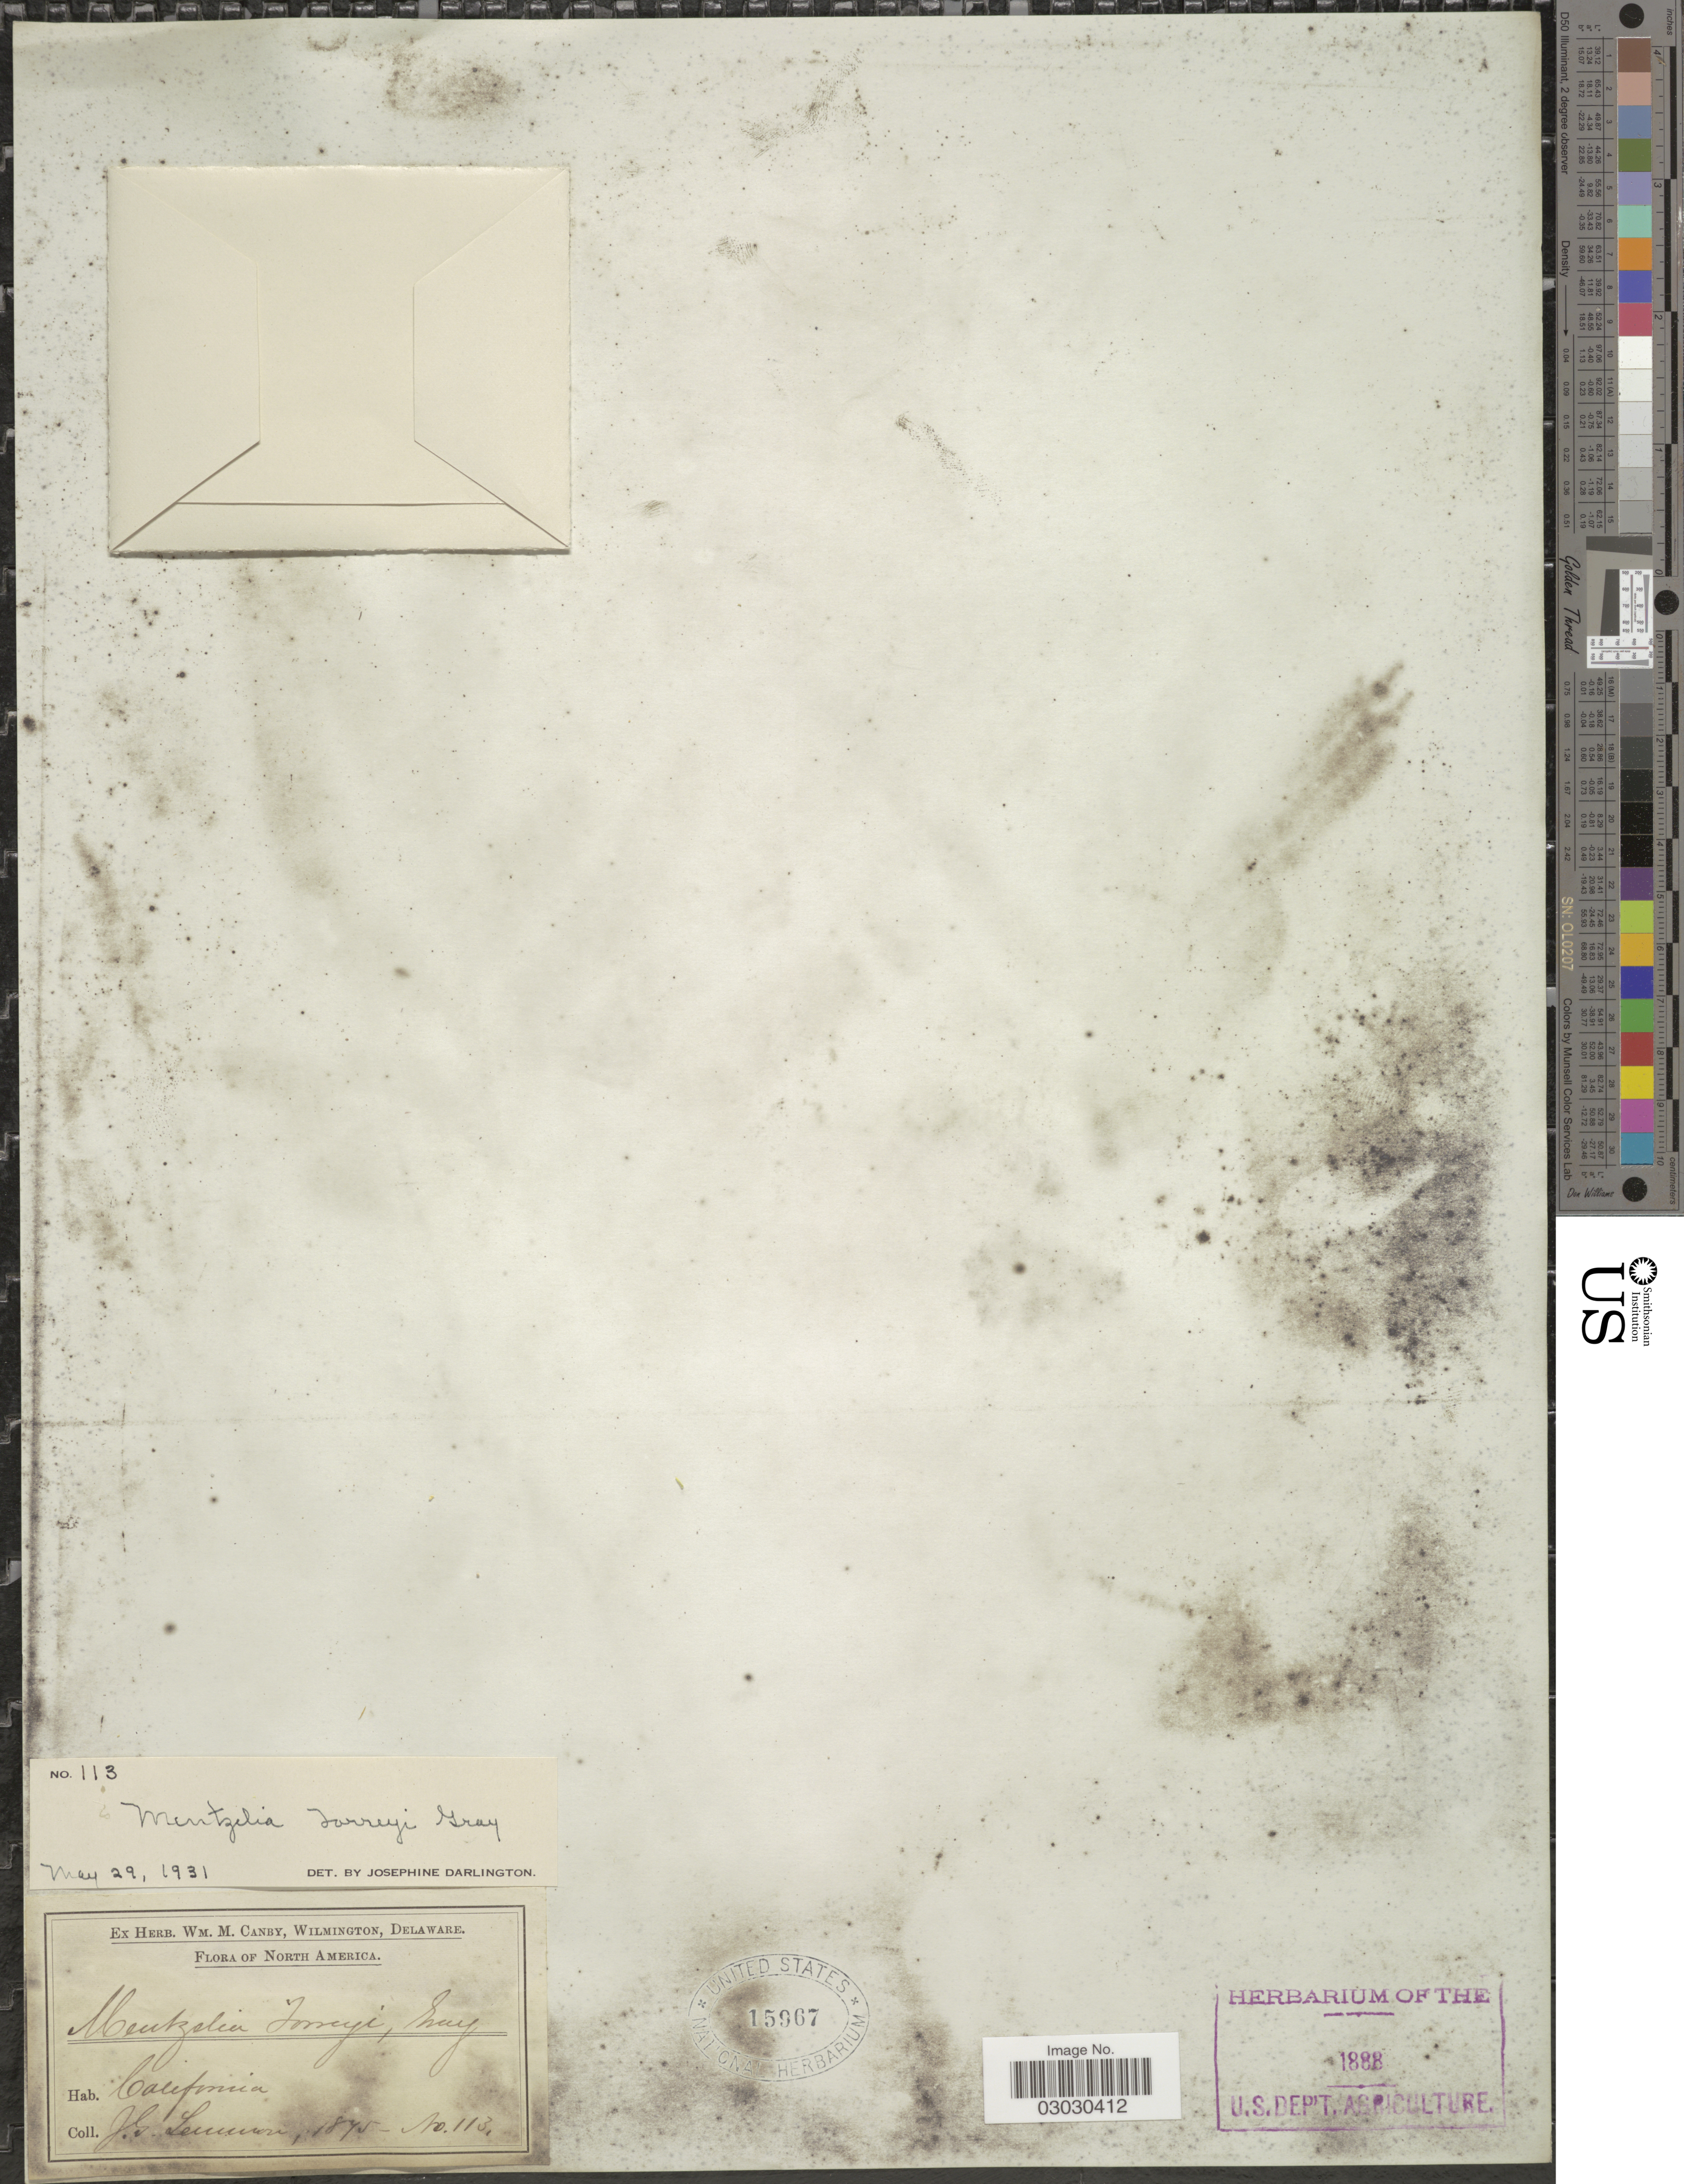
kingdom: Plantae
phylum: Tracheophyta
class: Magnoliopsida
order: Cornales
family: Loasaceae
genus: Mentzelia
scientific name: Mentzelia torreyi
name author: A. Gray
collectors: J. Lemmon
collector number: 113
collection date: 1845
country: United States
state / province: California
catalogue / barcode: US 15967